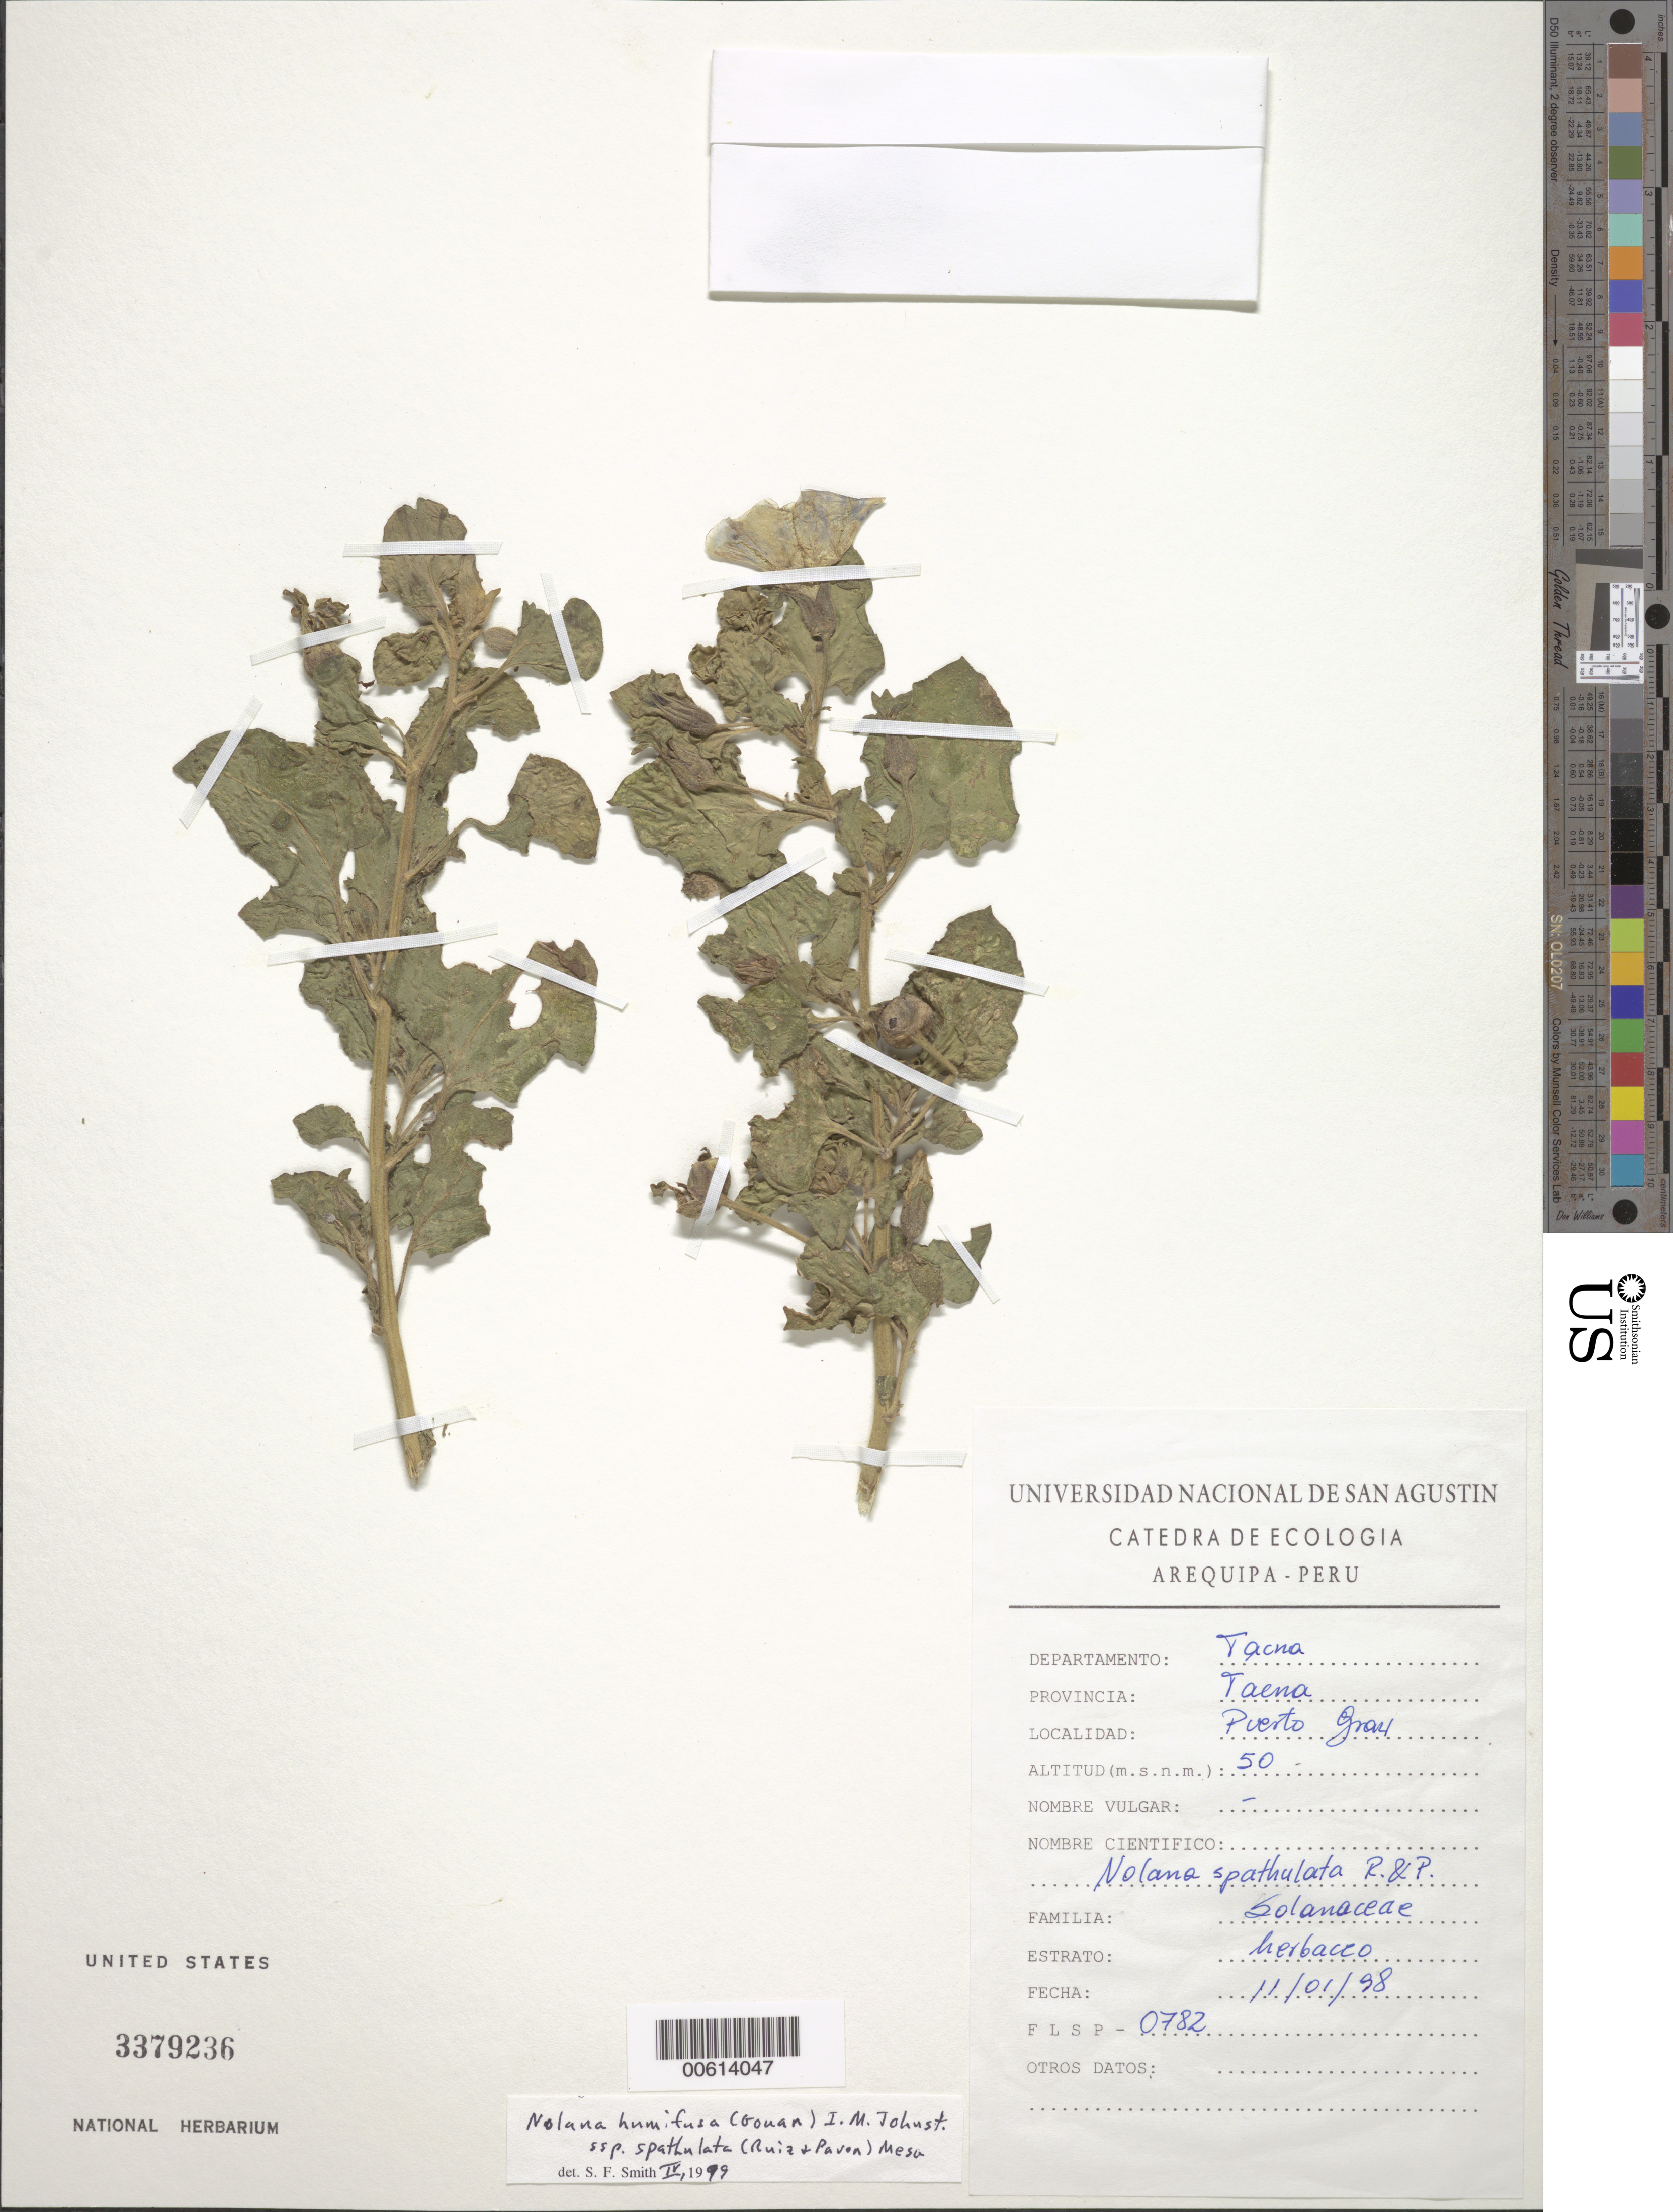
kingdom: Plantae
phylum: Tracheophyta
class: Magnoliopsida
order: Solanales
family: Solanaceae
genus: Nolana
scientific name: Nolana humifusa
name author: (Gouan) I.M. Johnst.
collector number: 0782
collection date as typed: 11 Jan 1998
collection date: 1998-01-11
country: Peru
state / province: Tacna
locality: Puerto gray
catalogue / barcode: US 3379236